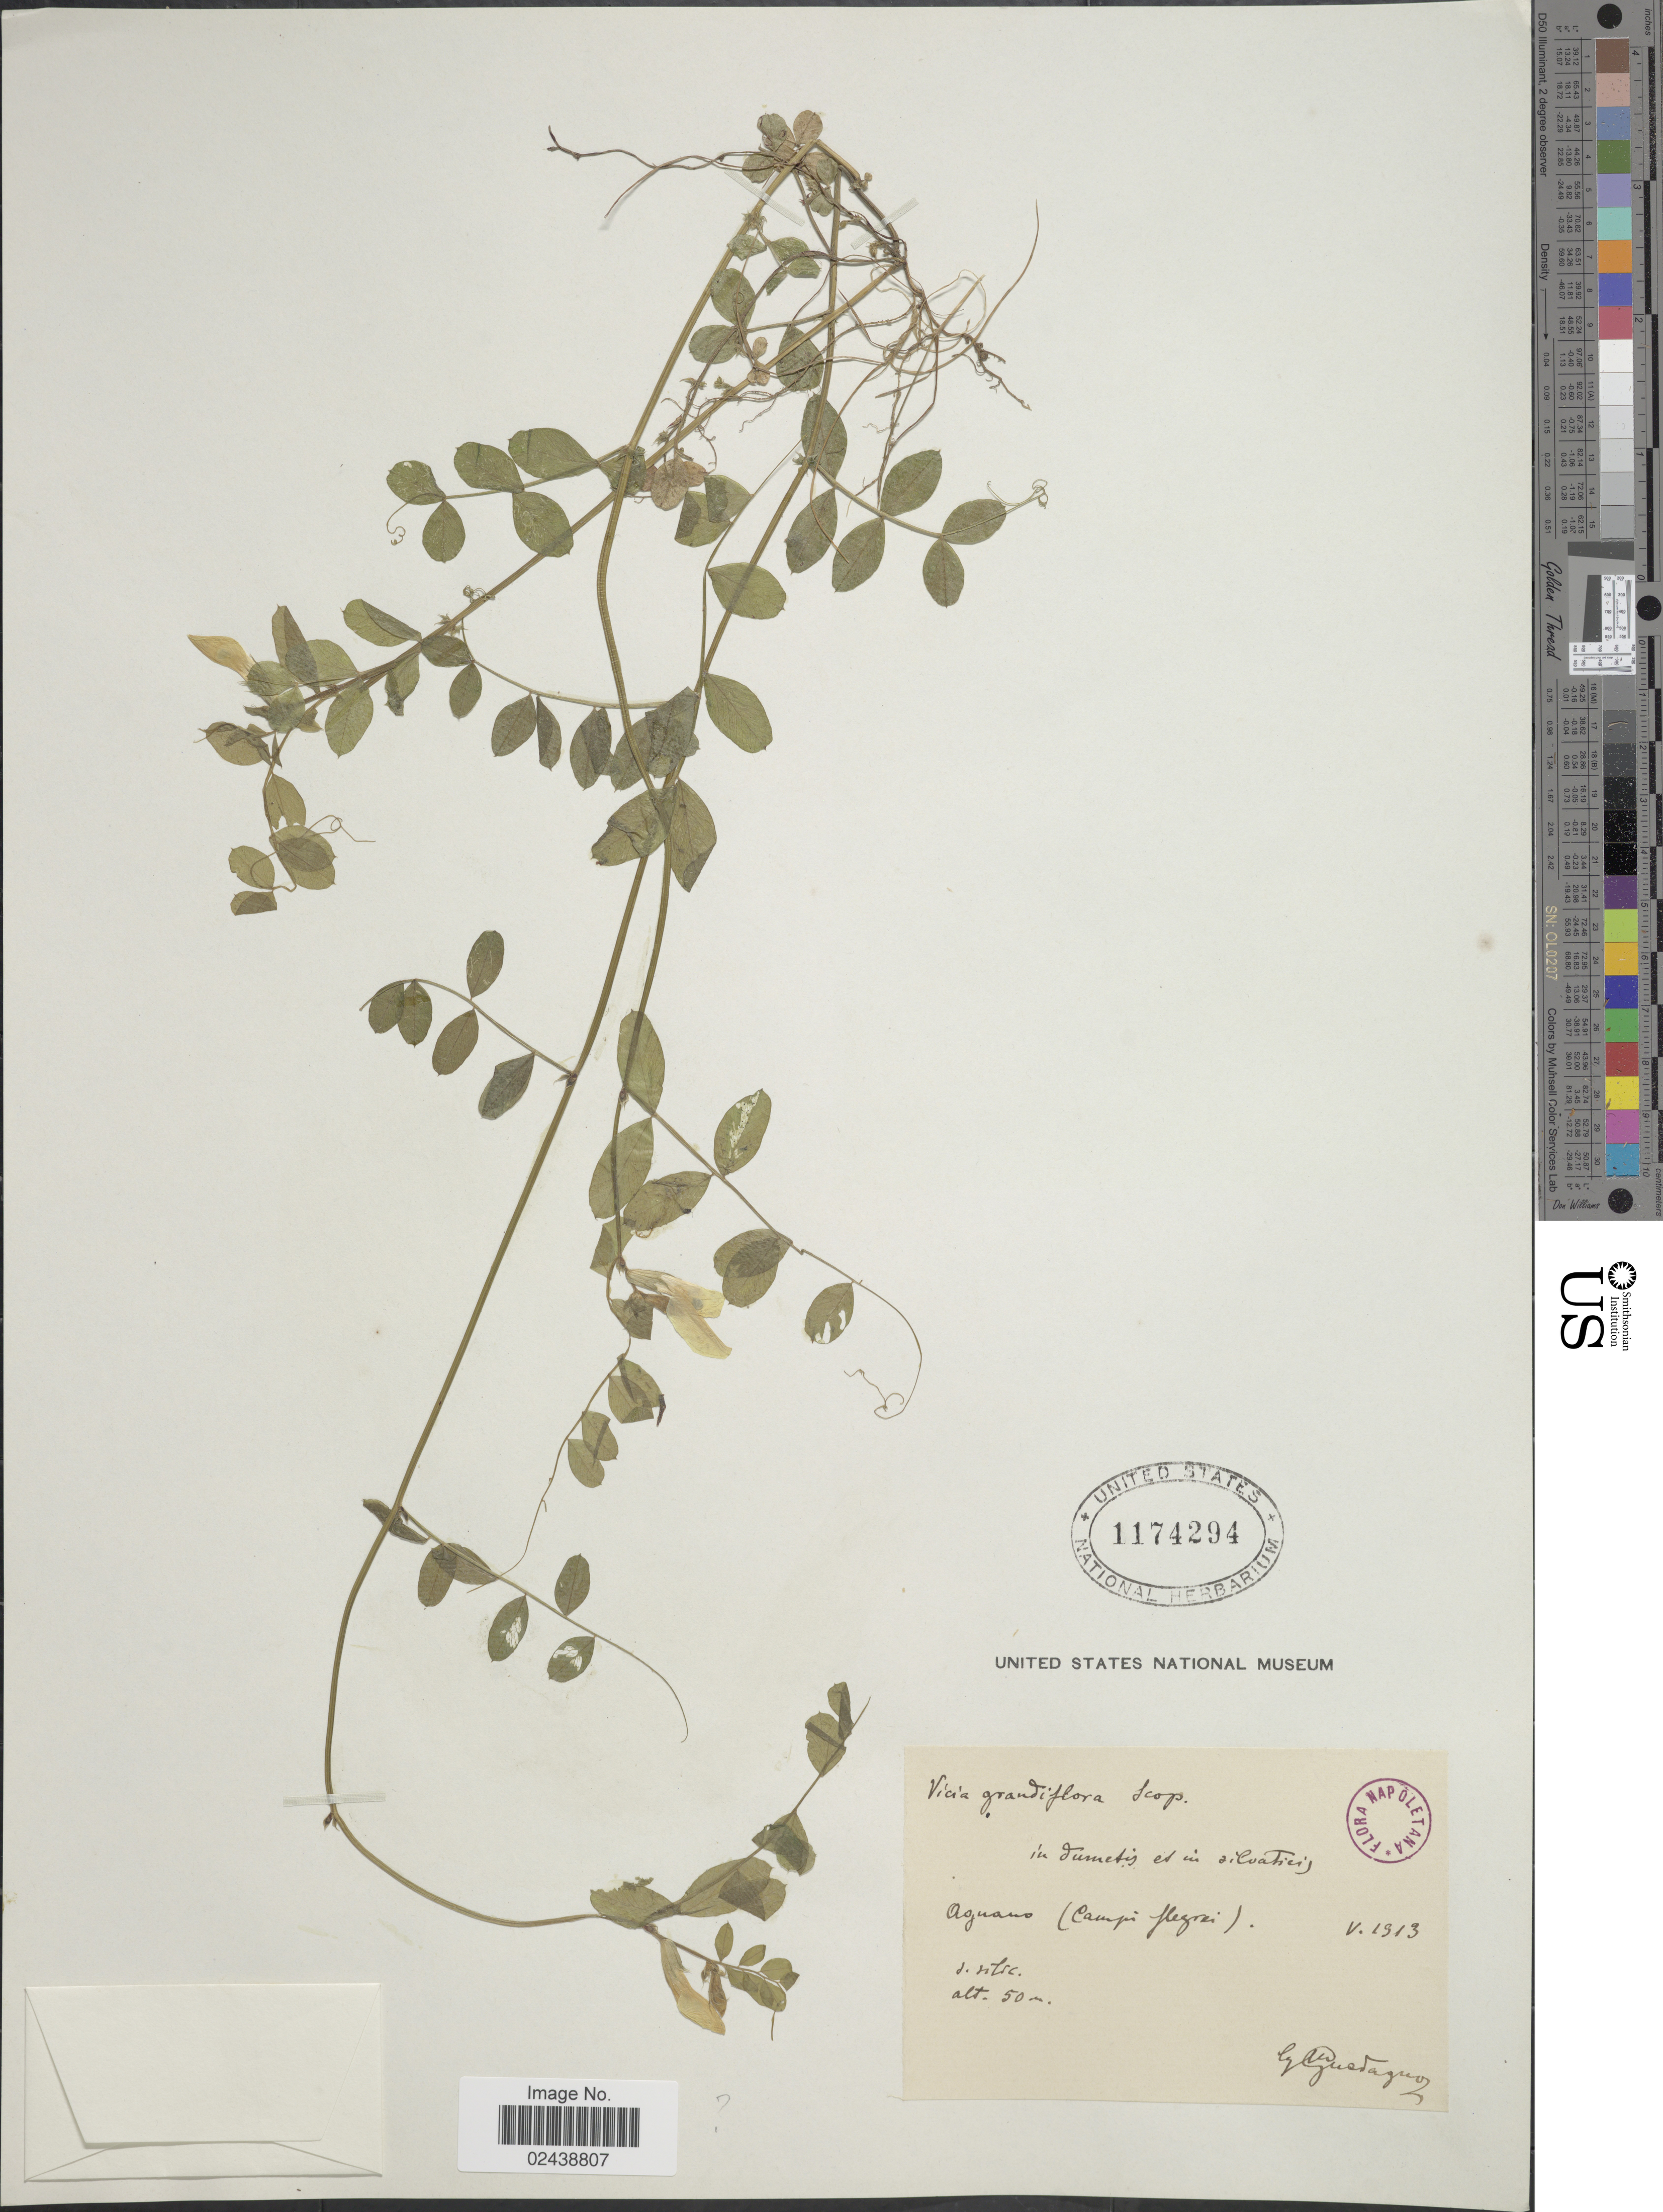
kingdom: Plantae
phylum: Tracheophyta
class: Magnoliopsida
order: Fabales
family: Fabaceae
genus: Vicia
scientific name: Vicia grandiflora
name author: Scop.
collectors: G. Guadagno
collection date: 1913-05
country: Italy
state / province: Campania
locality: Aguano (Campi Flegrei)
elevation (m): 50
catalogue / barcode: US 1174294